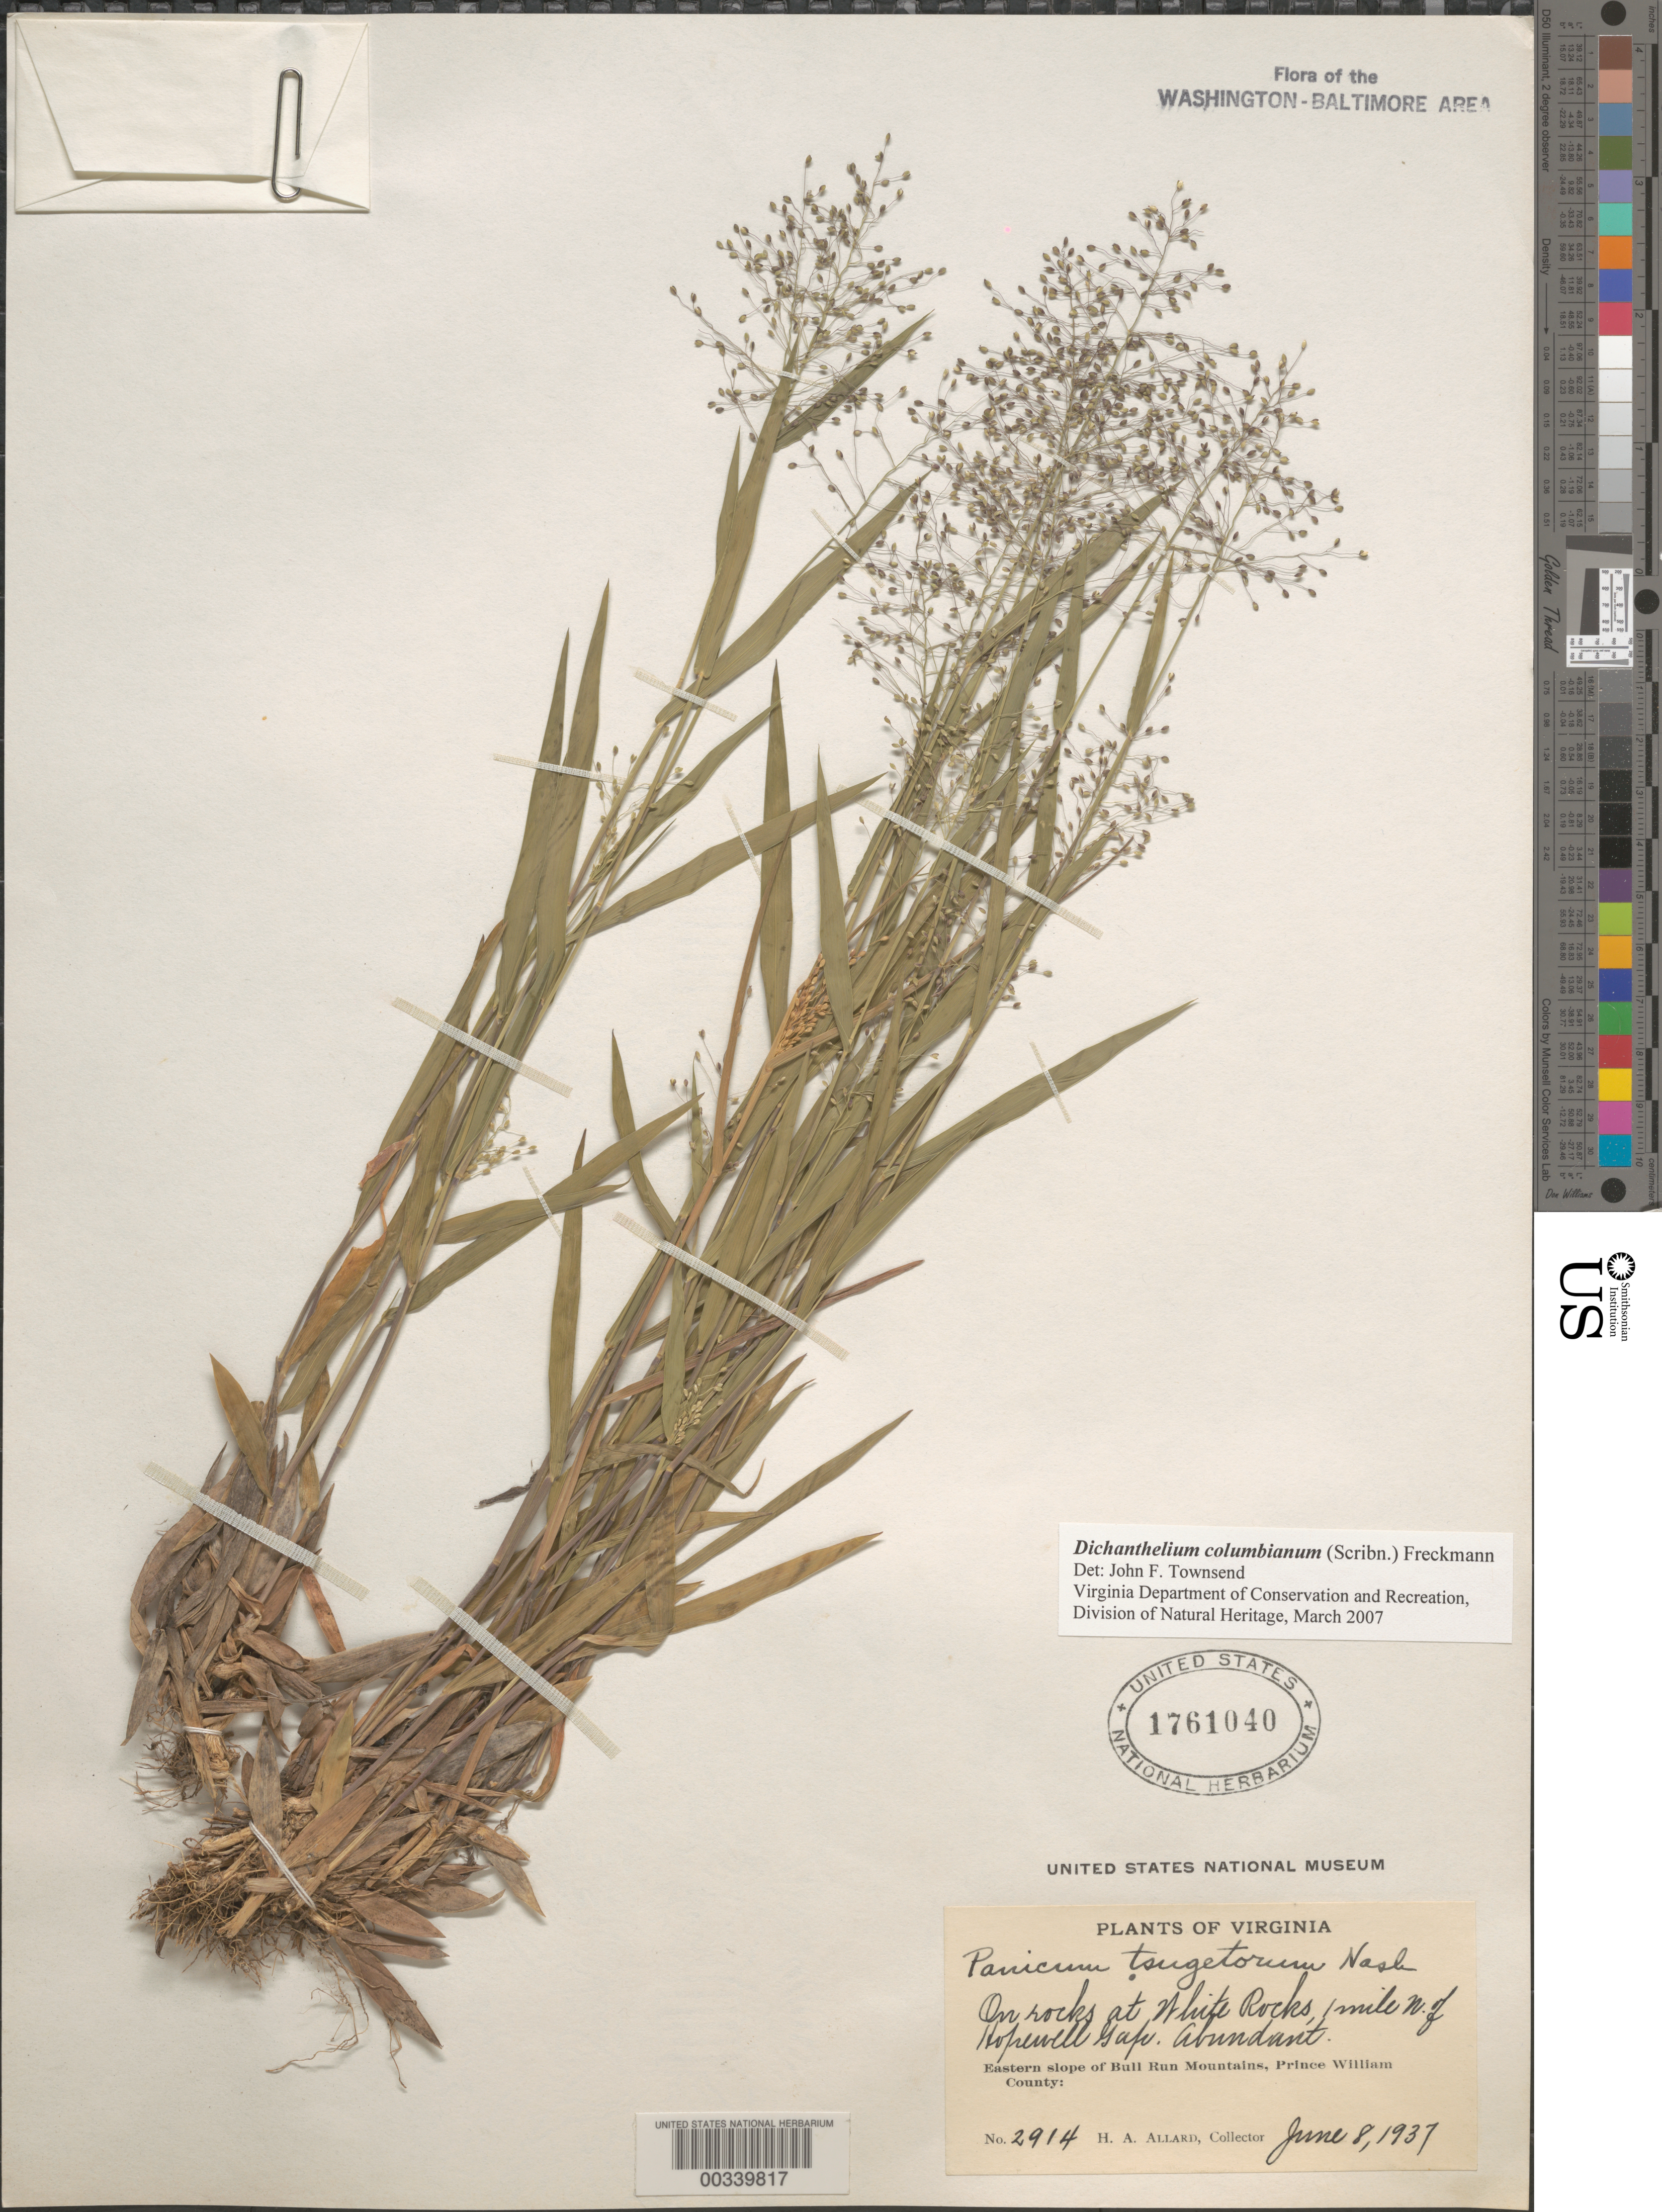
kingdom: Plantae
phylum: Tracheophyta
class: Liliopsida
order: Poales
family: Poaceae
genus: Dichanthelium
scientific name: Dichanthelium columbianum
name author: (Scribn.) Freckmann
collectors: H. A. Allard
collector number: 2914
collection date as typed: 08 Jun 1937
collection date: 1937-06-08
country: United States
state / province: Virginia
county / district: Prince William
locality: Bull Run Mountains, N of Hopewell Gap at White Rocks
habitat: Rocks of eastern slope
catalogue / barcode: US 1761040